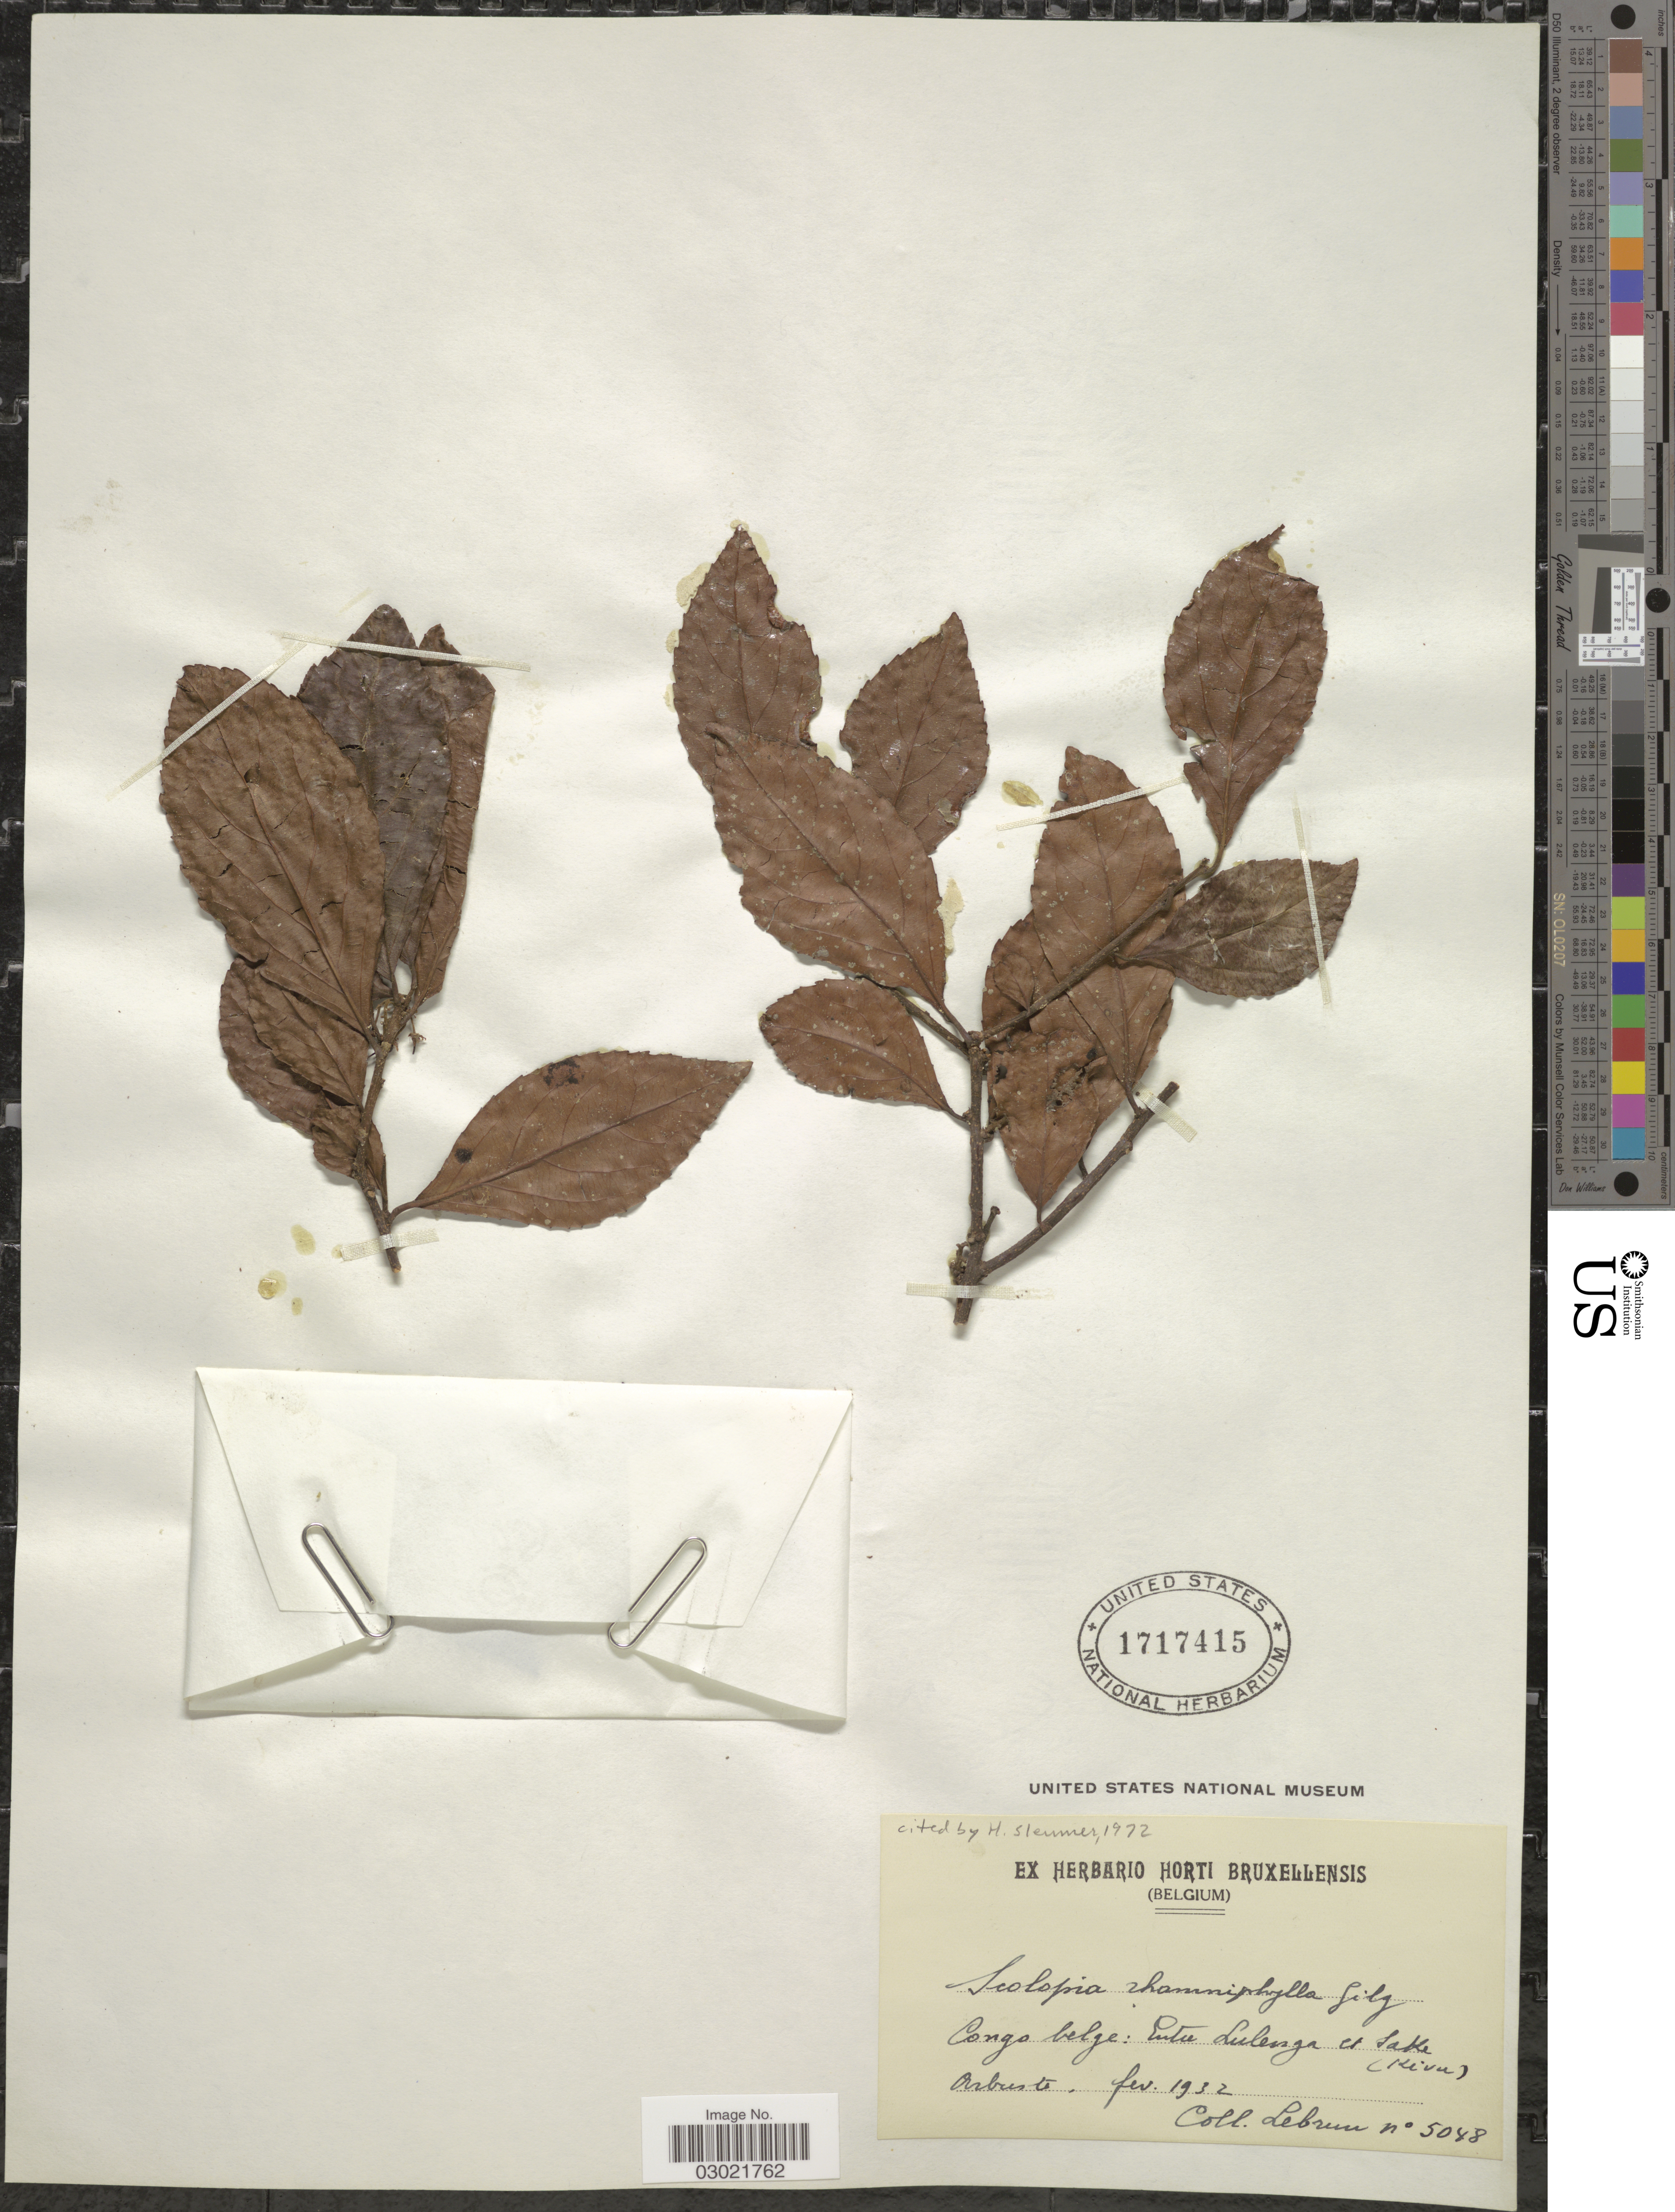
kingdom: Plantae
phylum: Tracheophyta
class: Magnoliopsida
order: Malpighiales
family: Salicaceae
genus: Scolopia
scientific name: Scolopia rhamniphylla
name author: Gilg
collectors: J.A. Lebrun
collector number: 5048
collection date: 1932-02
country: Congo, Democratic Republic of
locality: Congo belge: Entre Lulenga et Lake (Kivu).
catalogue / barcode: US 1717415